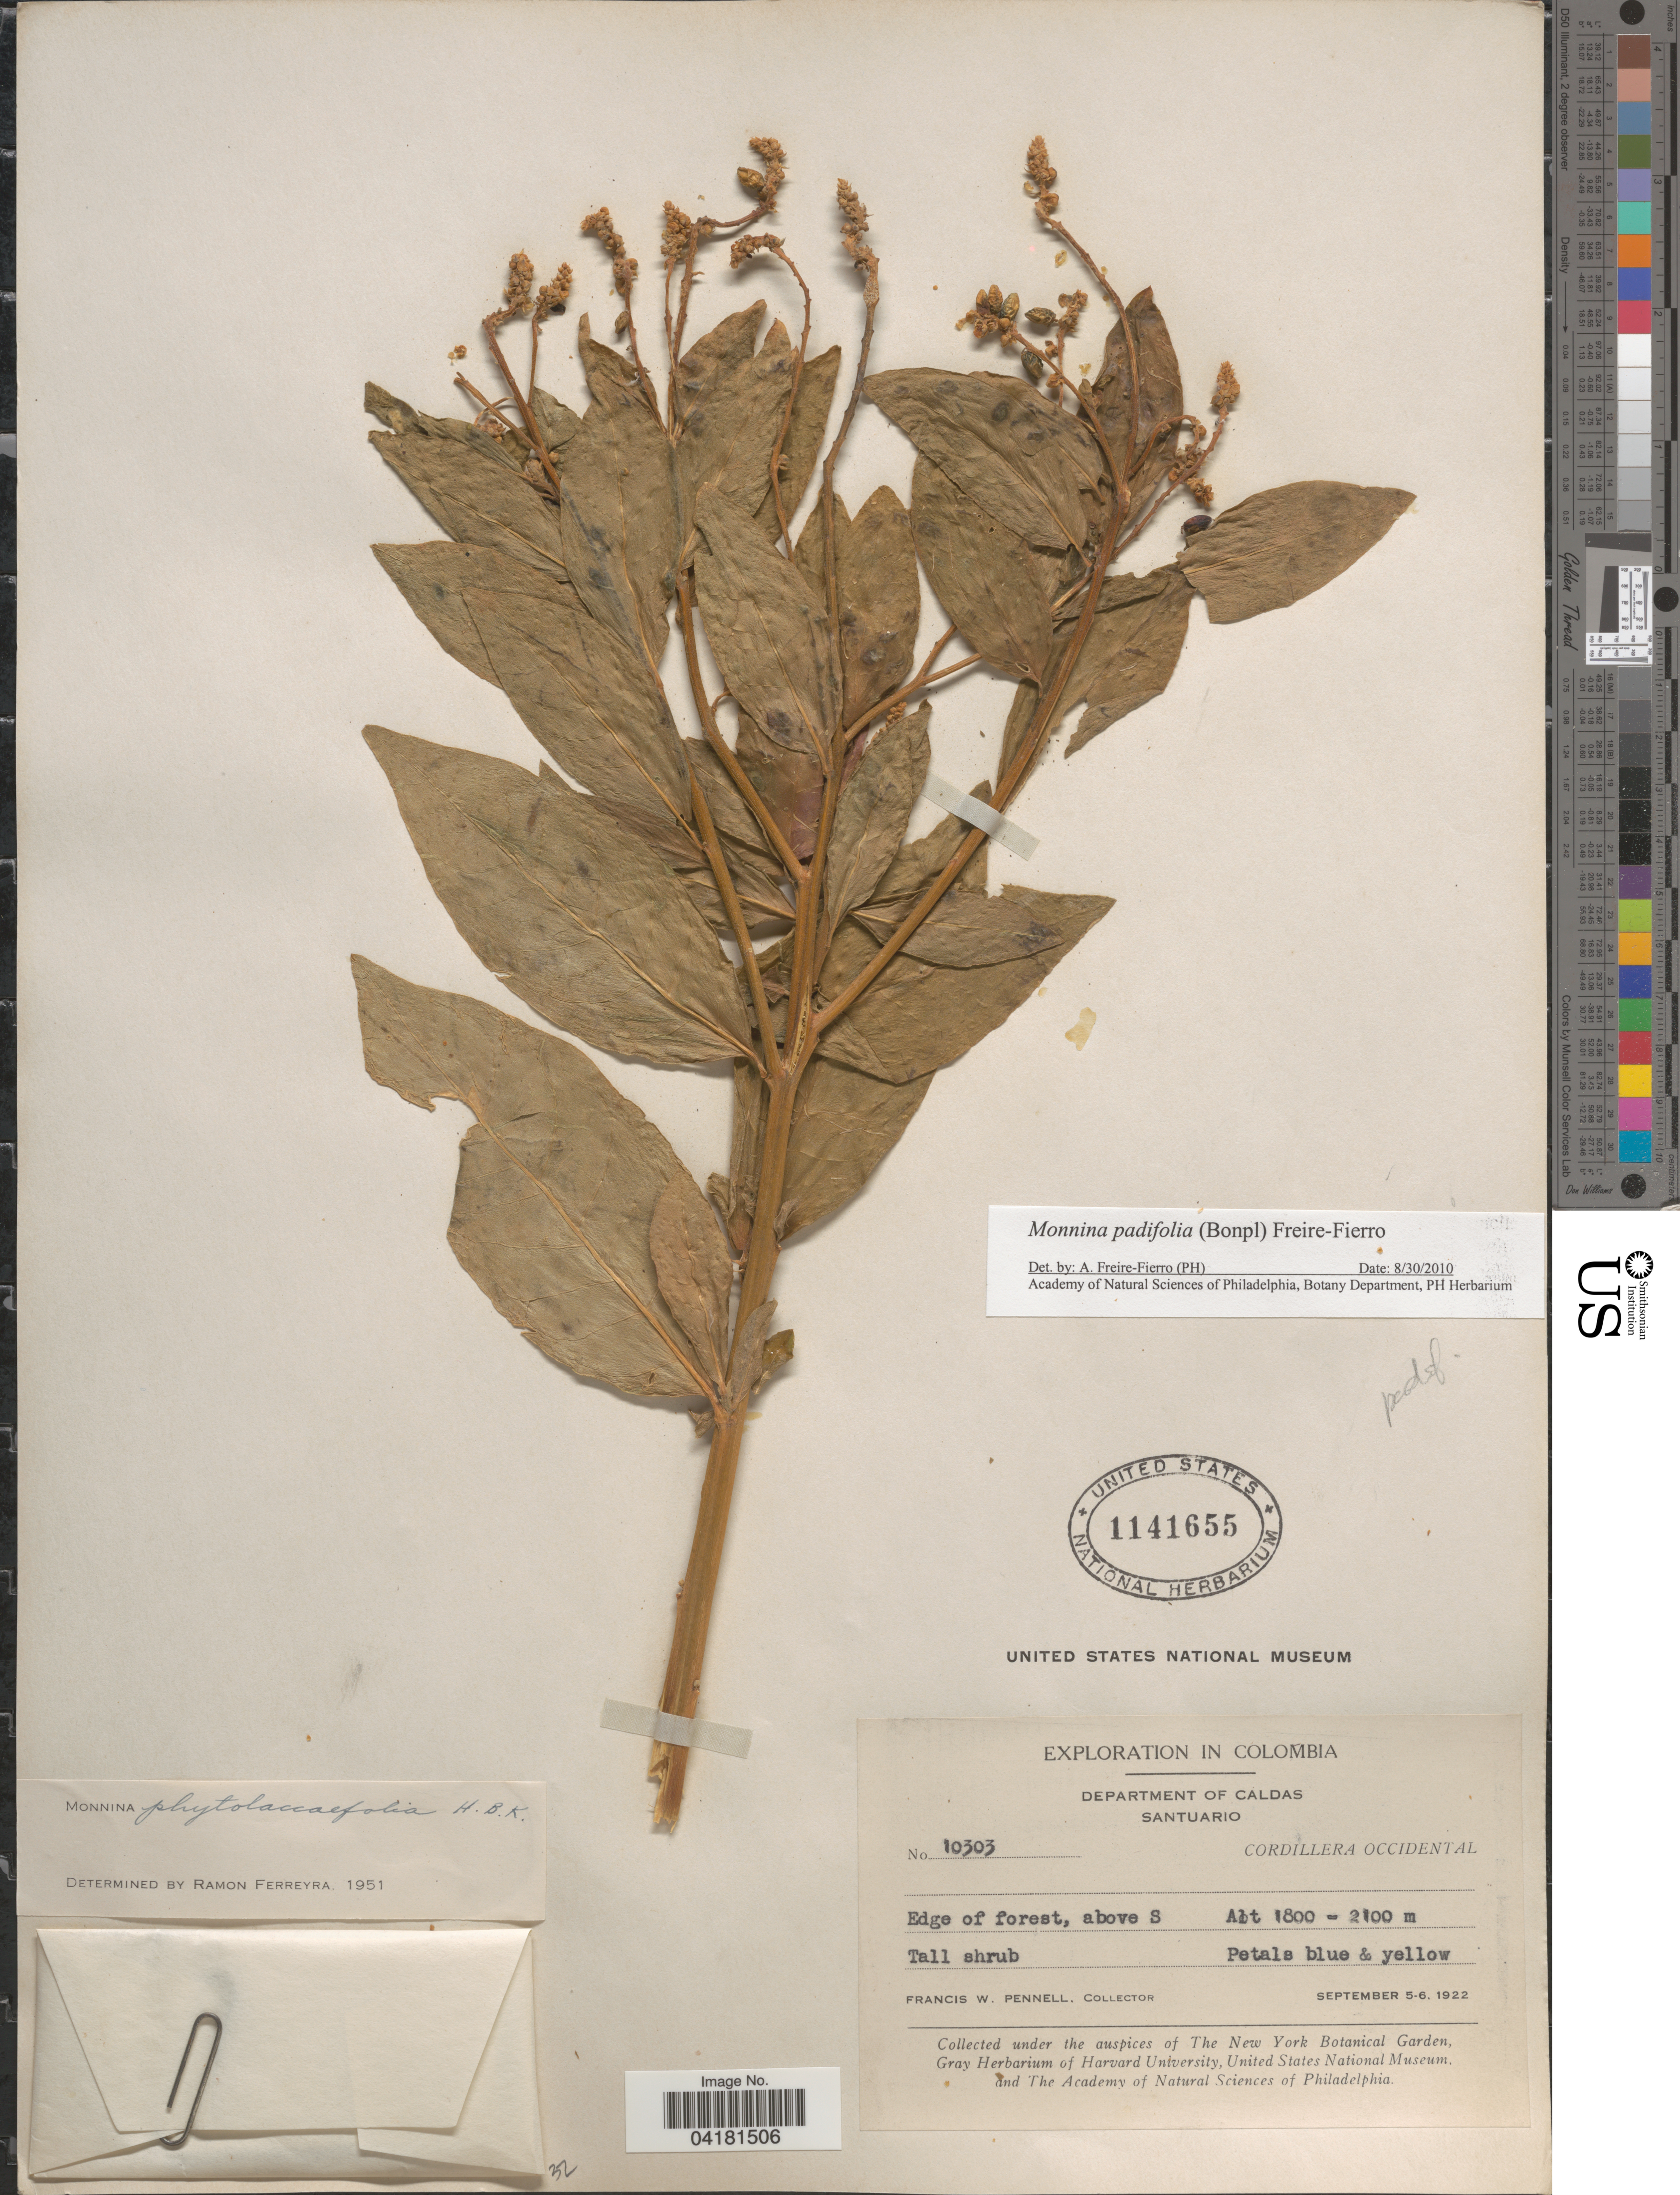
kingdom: Plantae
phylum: Tracheophyta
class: Magnoliopsida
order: Fabales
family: Polygalaceae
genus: Monnina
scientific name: Monnina padifolia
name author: (Bonpl.) Freire-Fierro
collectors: F. W. Pennell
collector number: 10303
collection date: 1922-09-05/1922-09-06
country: Colombia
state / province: Caldas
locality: Exploration in Colombia. Department of Caldas. Santuario. Cordillera Occidental. Edge of forest, above S.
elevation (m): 1800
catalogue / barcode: US 1141655